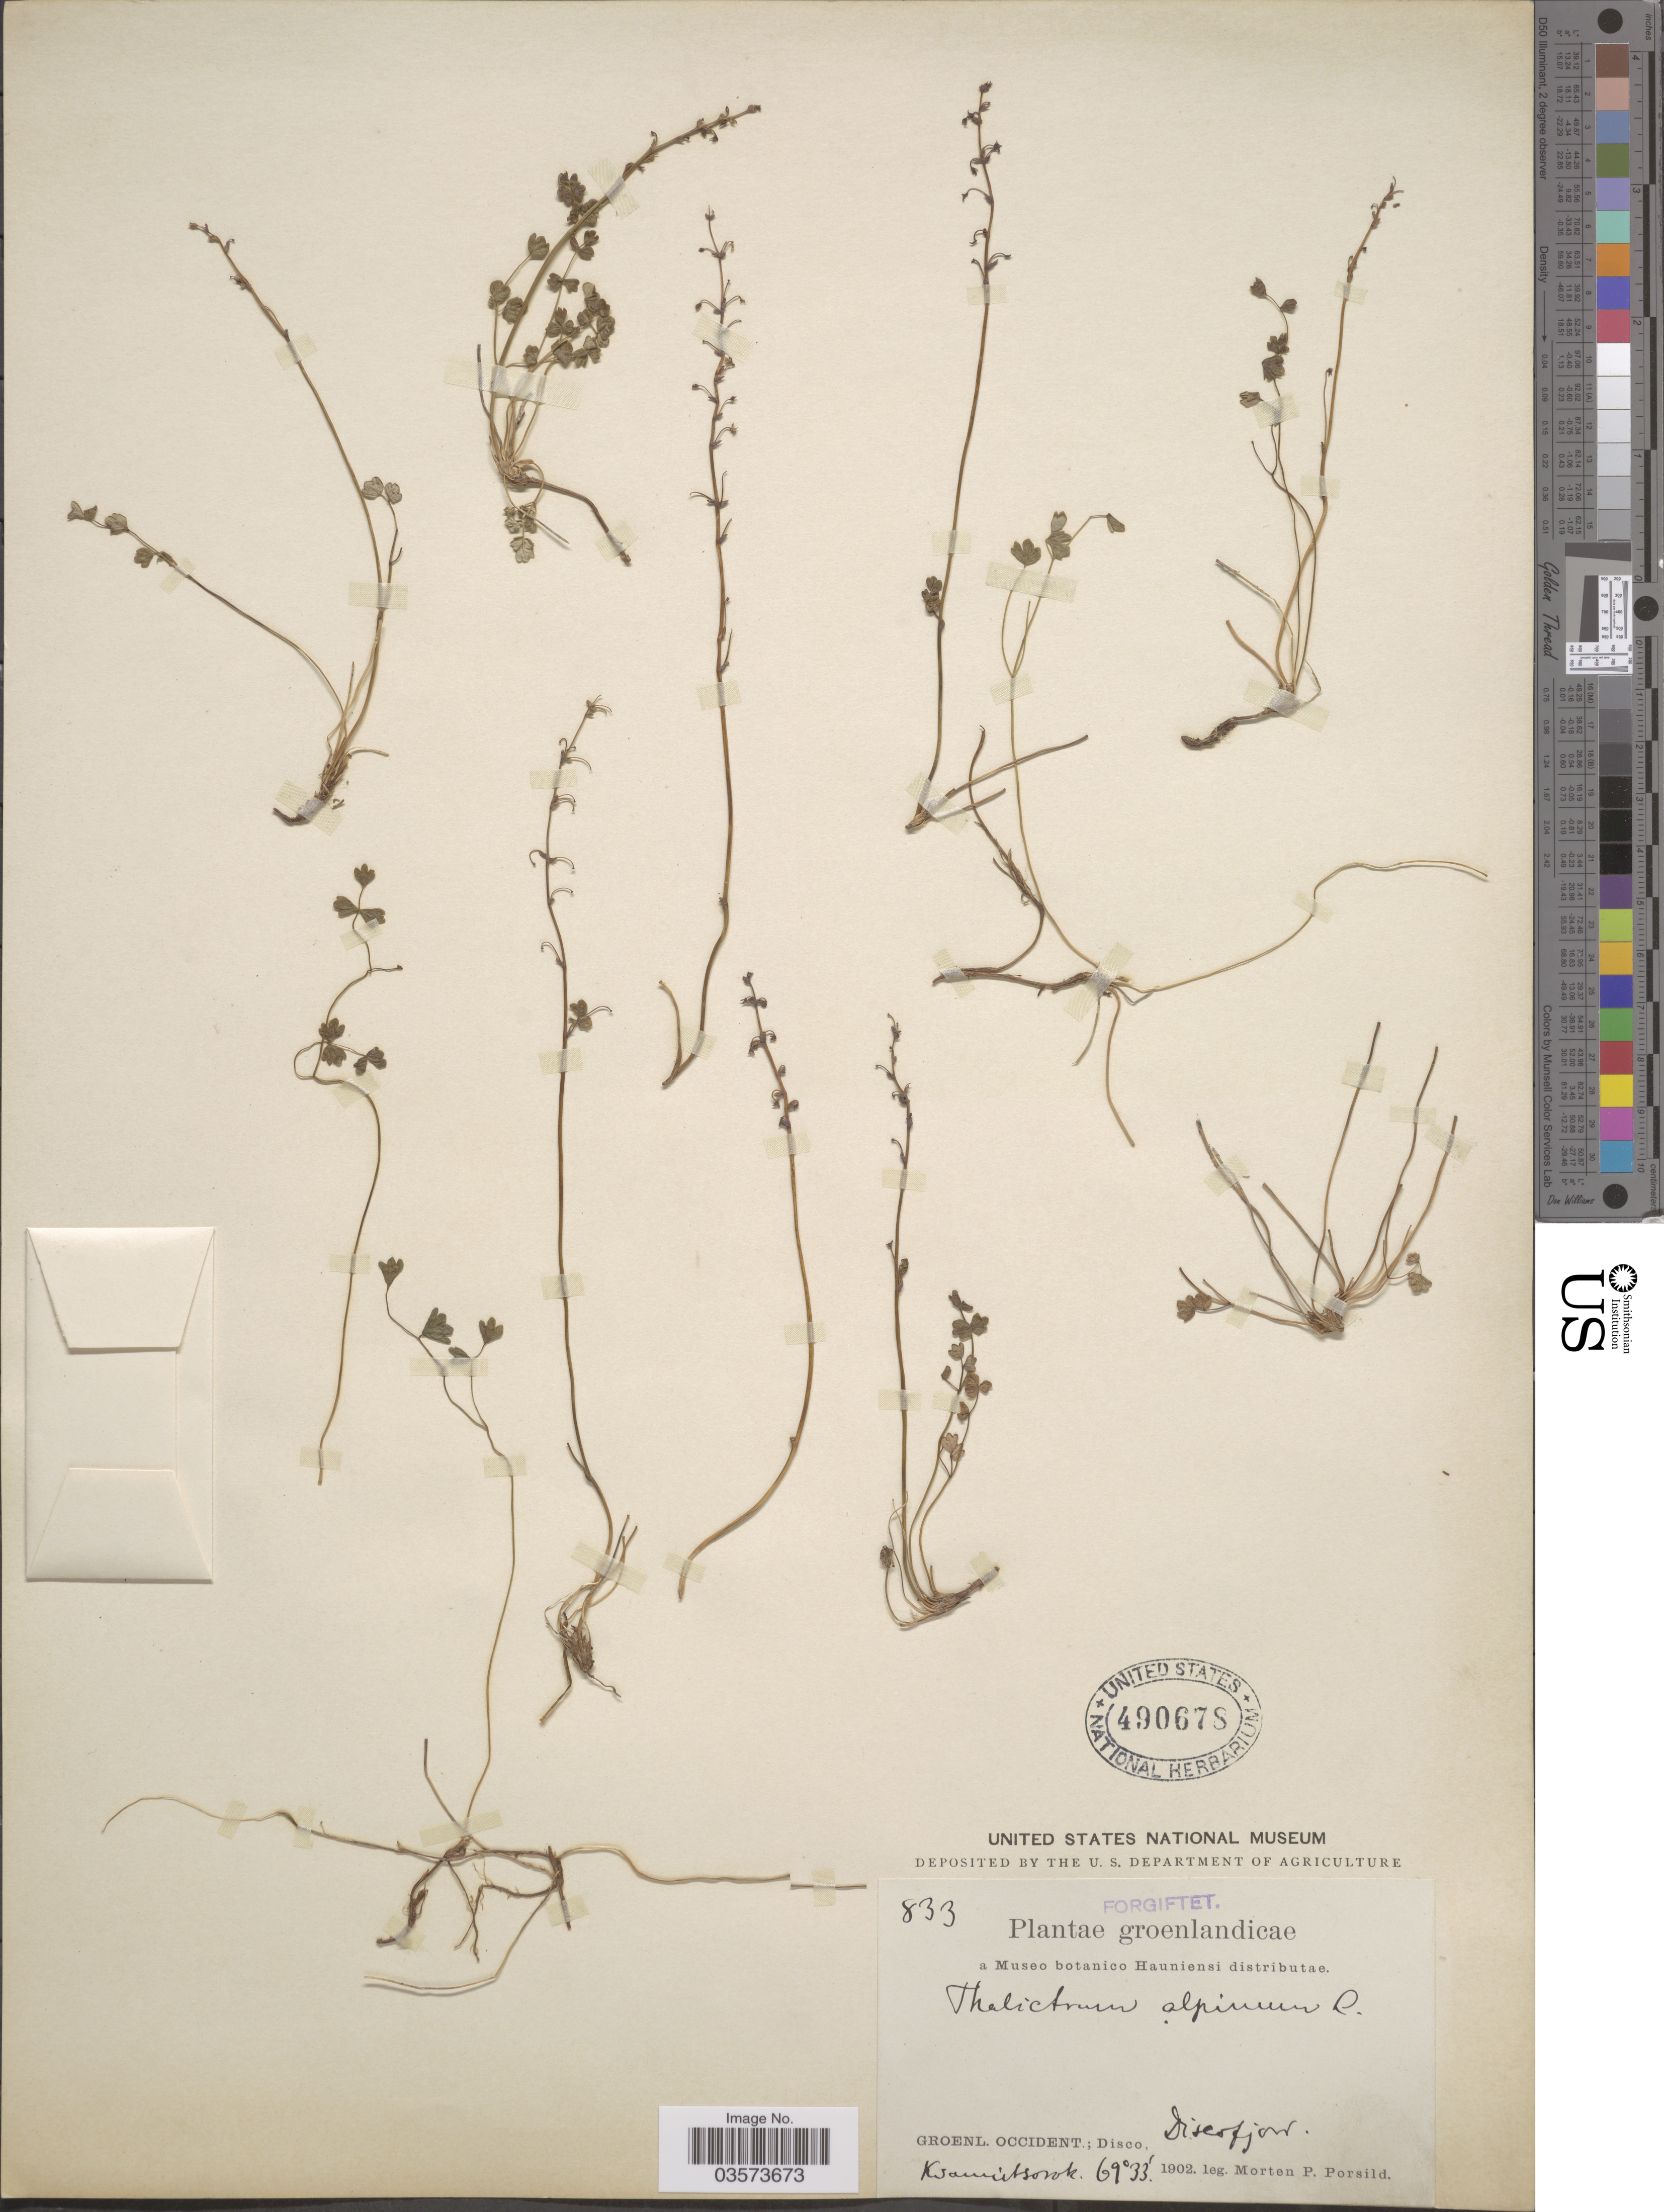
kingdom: Plantae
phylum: Tracheophyta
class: Magnoliopsida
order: Ranunculales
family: Ranunculaceae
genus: Thalictrum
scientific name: Thalictrum alpinum var. typicum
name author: B. Boivin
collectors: M. P. Porsild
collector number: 833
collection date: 1902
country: Greenland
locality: Groenlandicae. Groenl. Occident.; Disco, Discofjord. Ksamitsorok [interpreted].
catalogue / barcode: US 490678